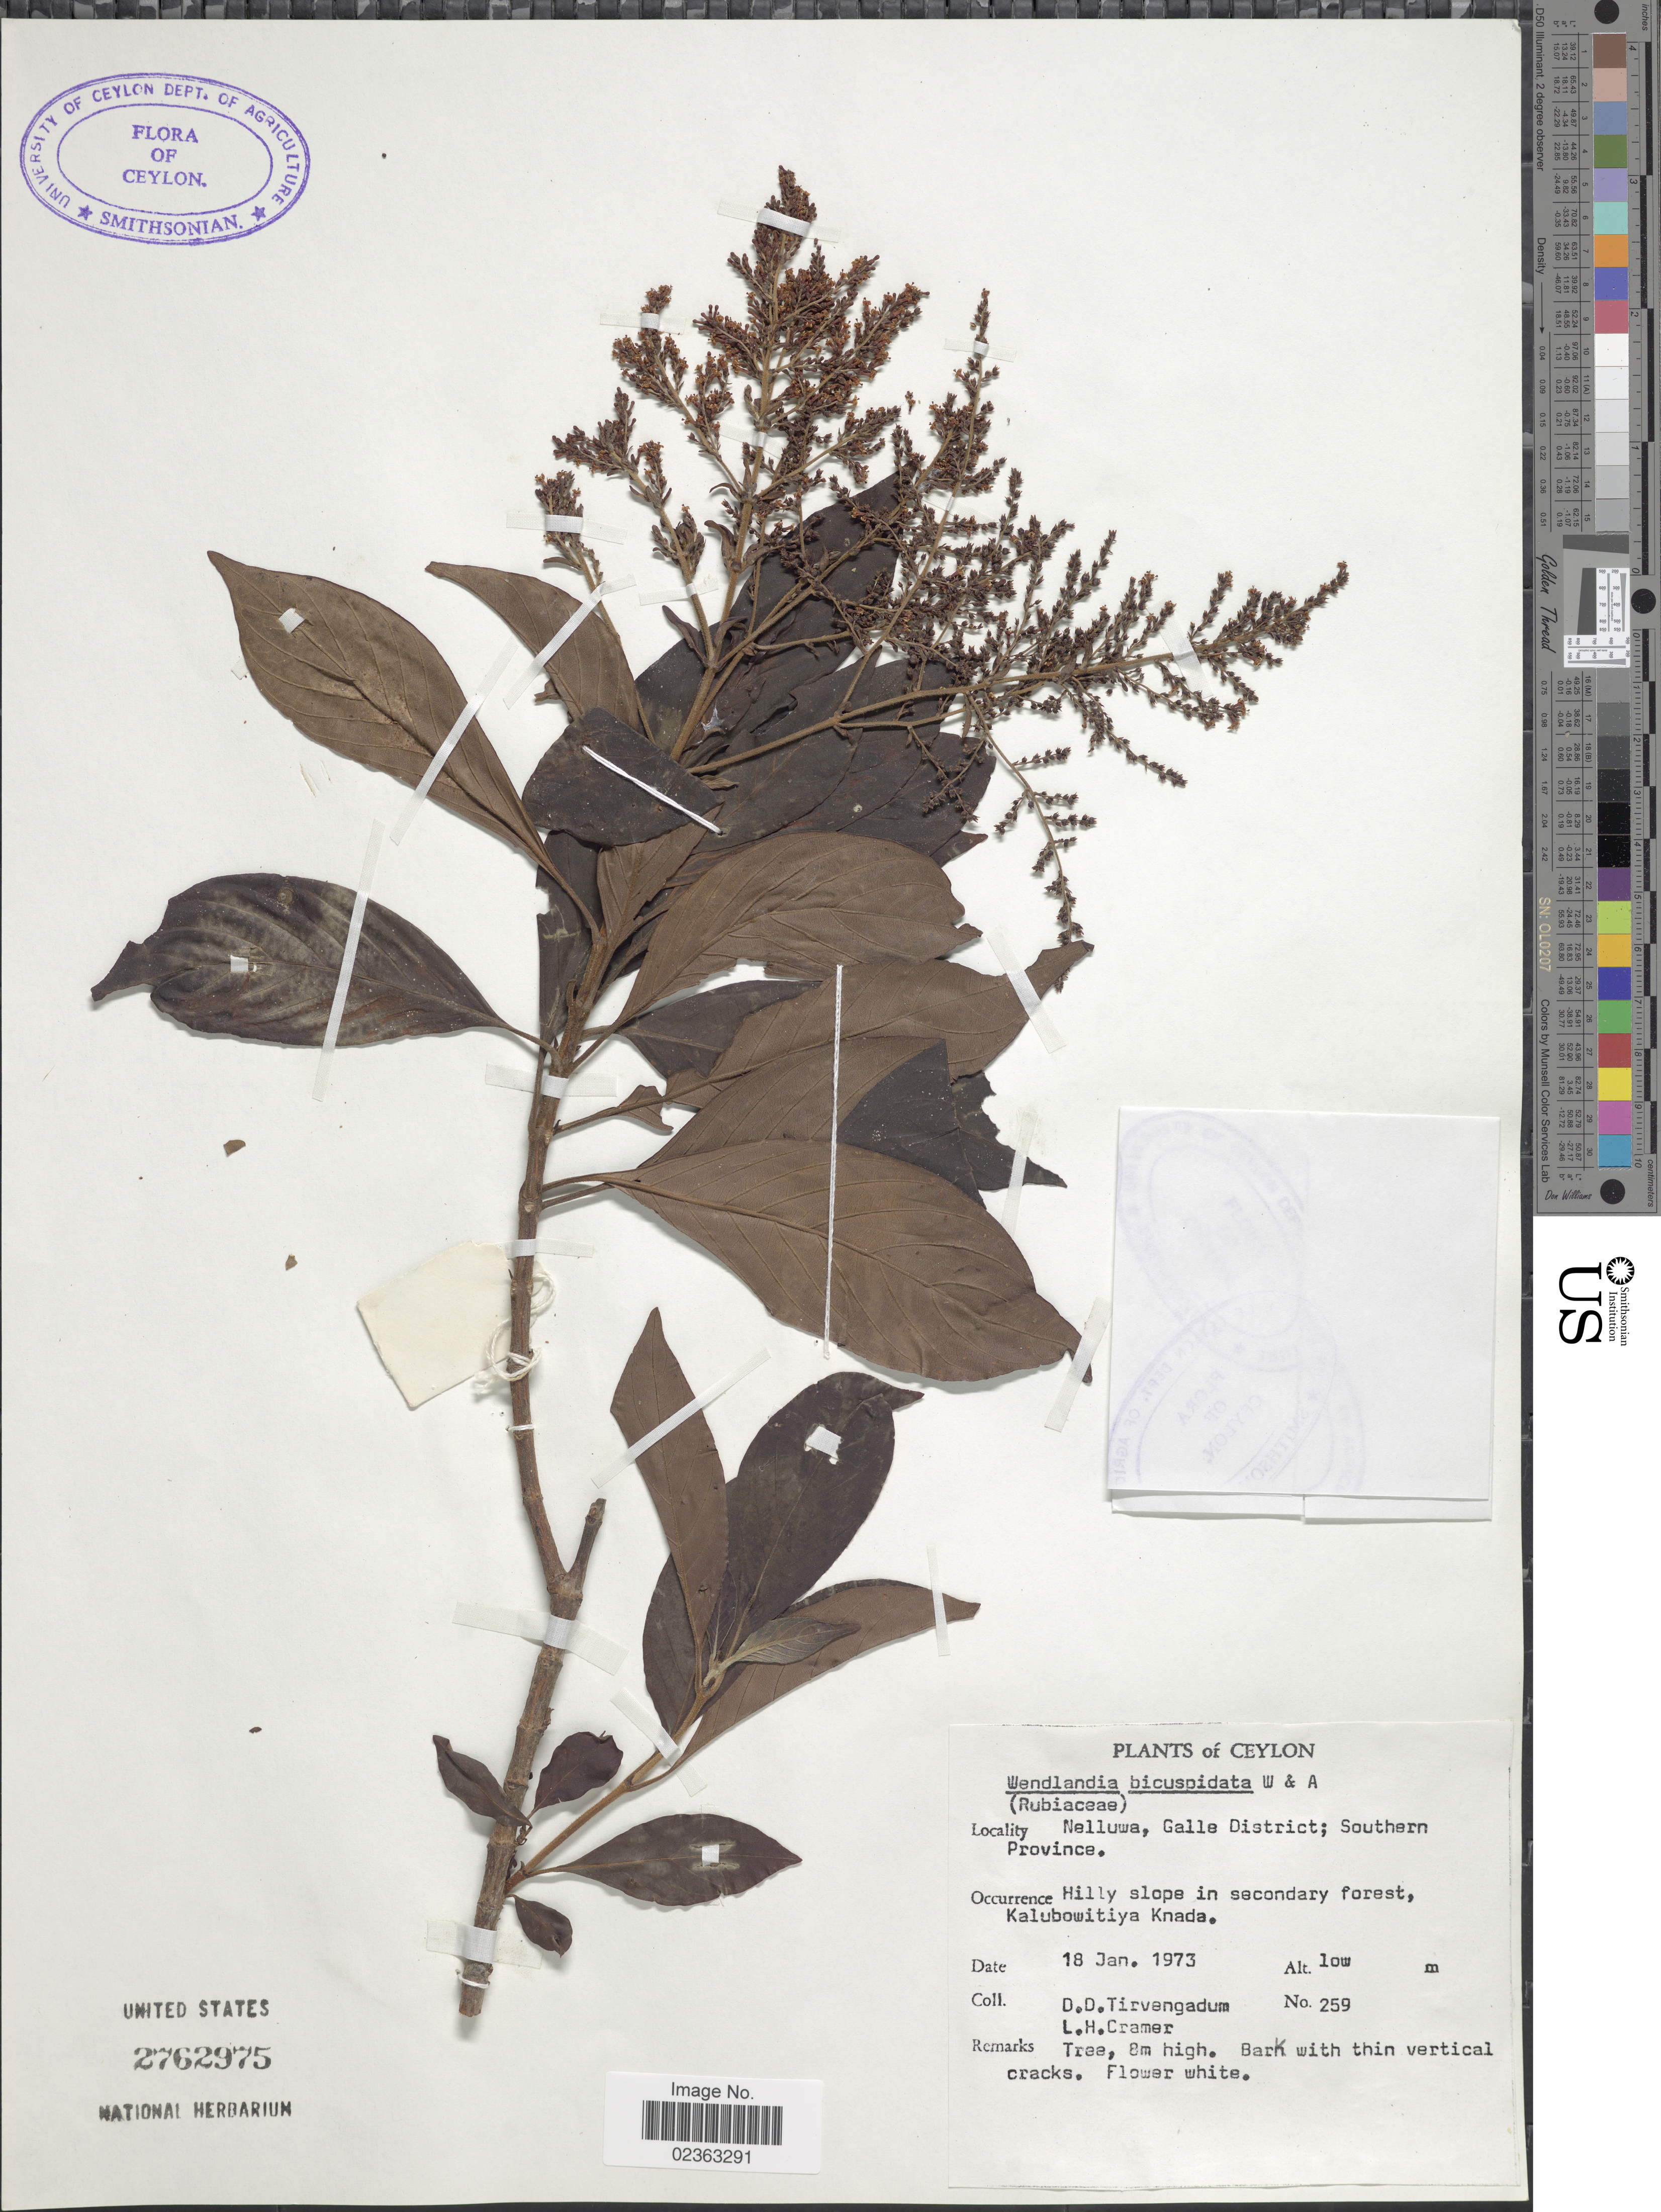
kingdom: Plantae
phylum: Tracheophyta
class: Magnoliopsida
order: Gentianales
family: Rubiaceae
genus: Wendlandia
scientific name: Wendlandia bicuspidata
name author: Wight & Arn.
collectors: D. Tirvangadum & L. H. Cramer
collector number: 259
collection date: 1973-01-18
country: Sri Lanka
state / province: Southern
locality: Ceylon, Nelluwa, Galle District; Southern Province, Hilly slope in secondary forest, Kalubowitiya Knada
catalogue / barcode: US 2762975